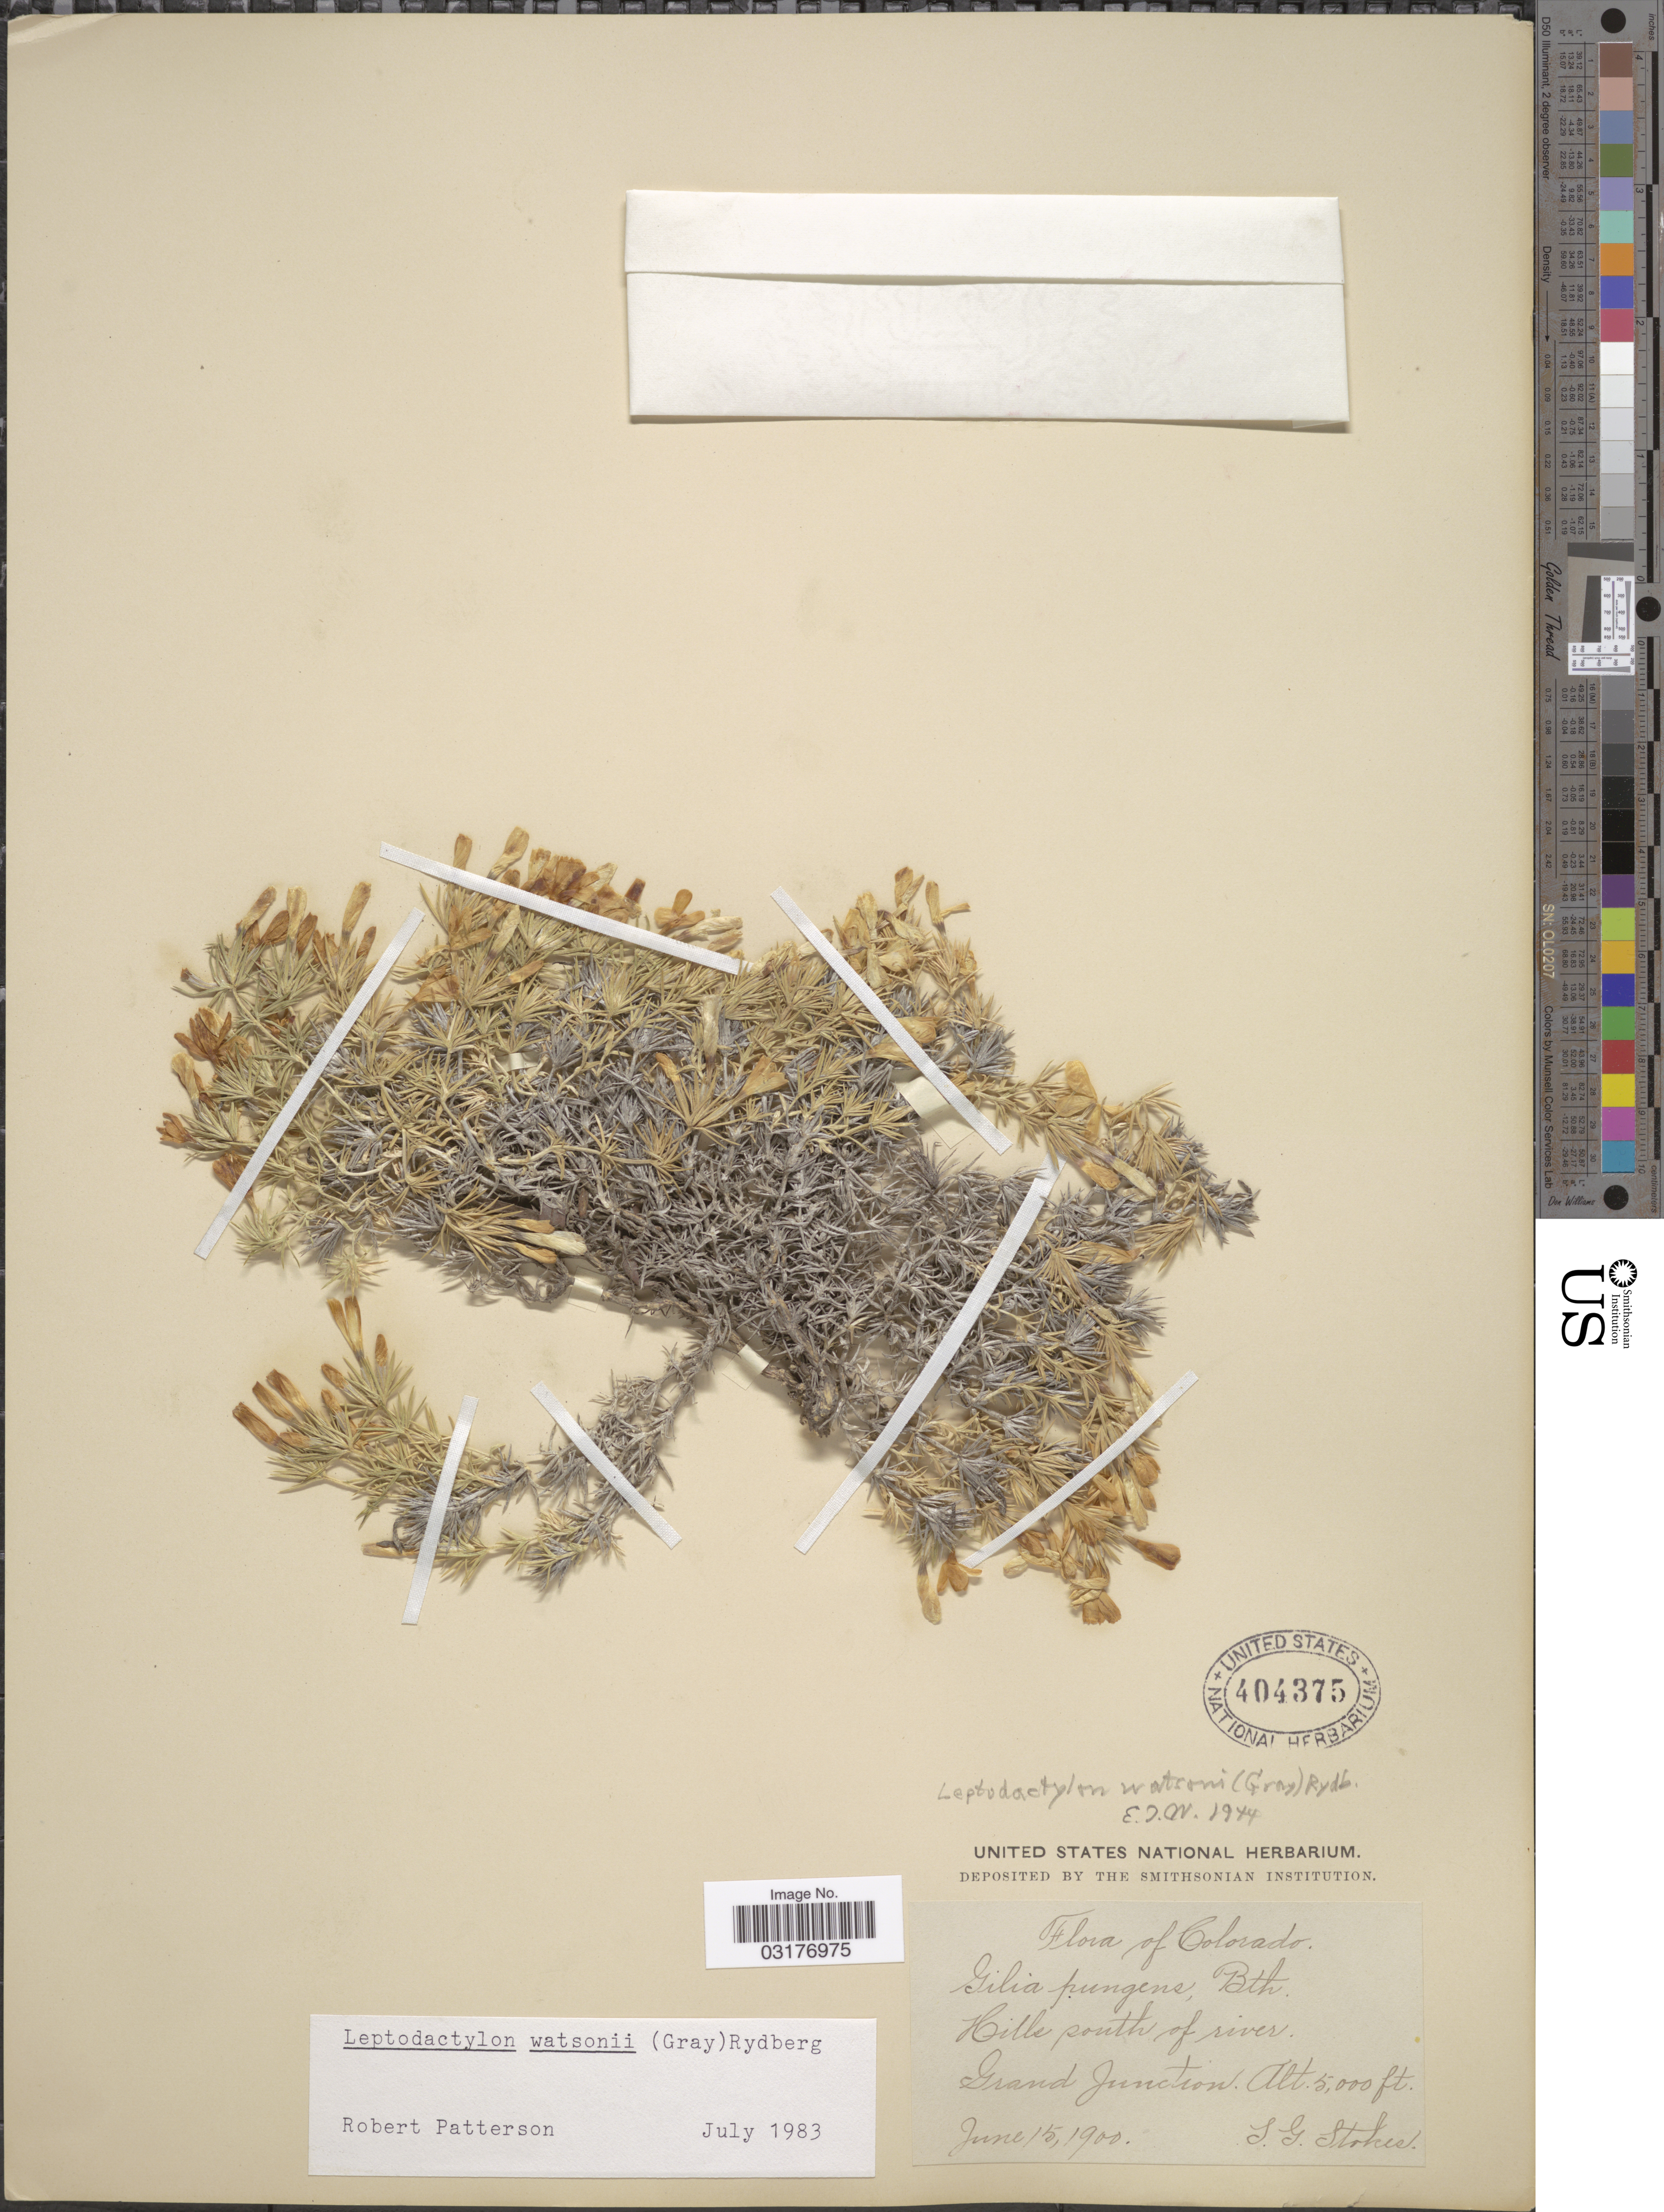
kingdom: Plantae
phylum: Tracheophyta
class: Magnoliopsida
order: Ericales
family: Polemoniaceae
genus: Linanthus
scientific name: Linanthus watsonii subsp. watsonii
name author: (A. Gray) Wherry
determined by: Strong, Mark T., (BOT), Smithsonian Institution - National Museum of Natural History (UNITED STATES)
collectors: S. G. Stokes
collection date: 1900-06-15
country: United States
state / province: Colorado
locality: Hills south of river. Grand Junction.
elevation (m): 1524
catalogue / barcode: US 404375